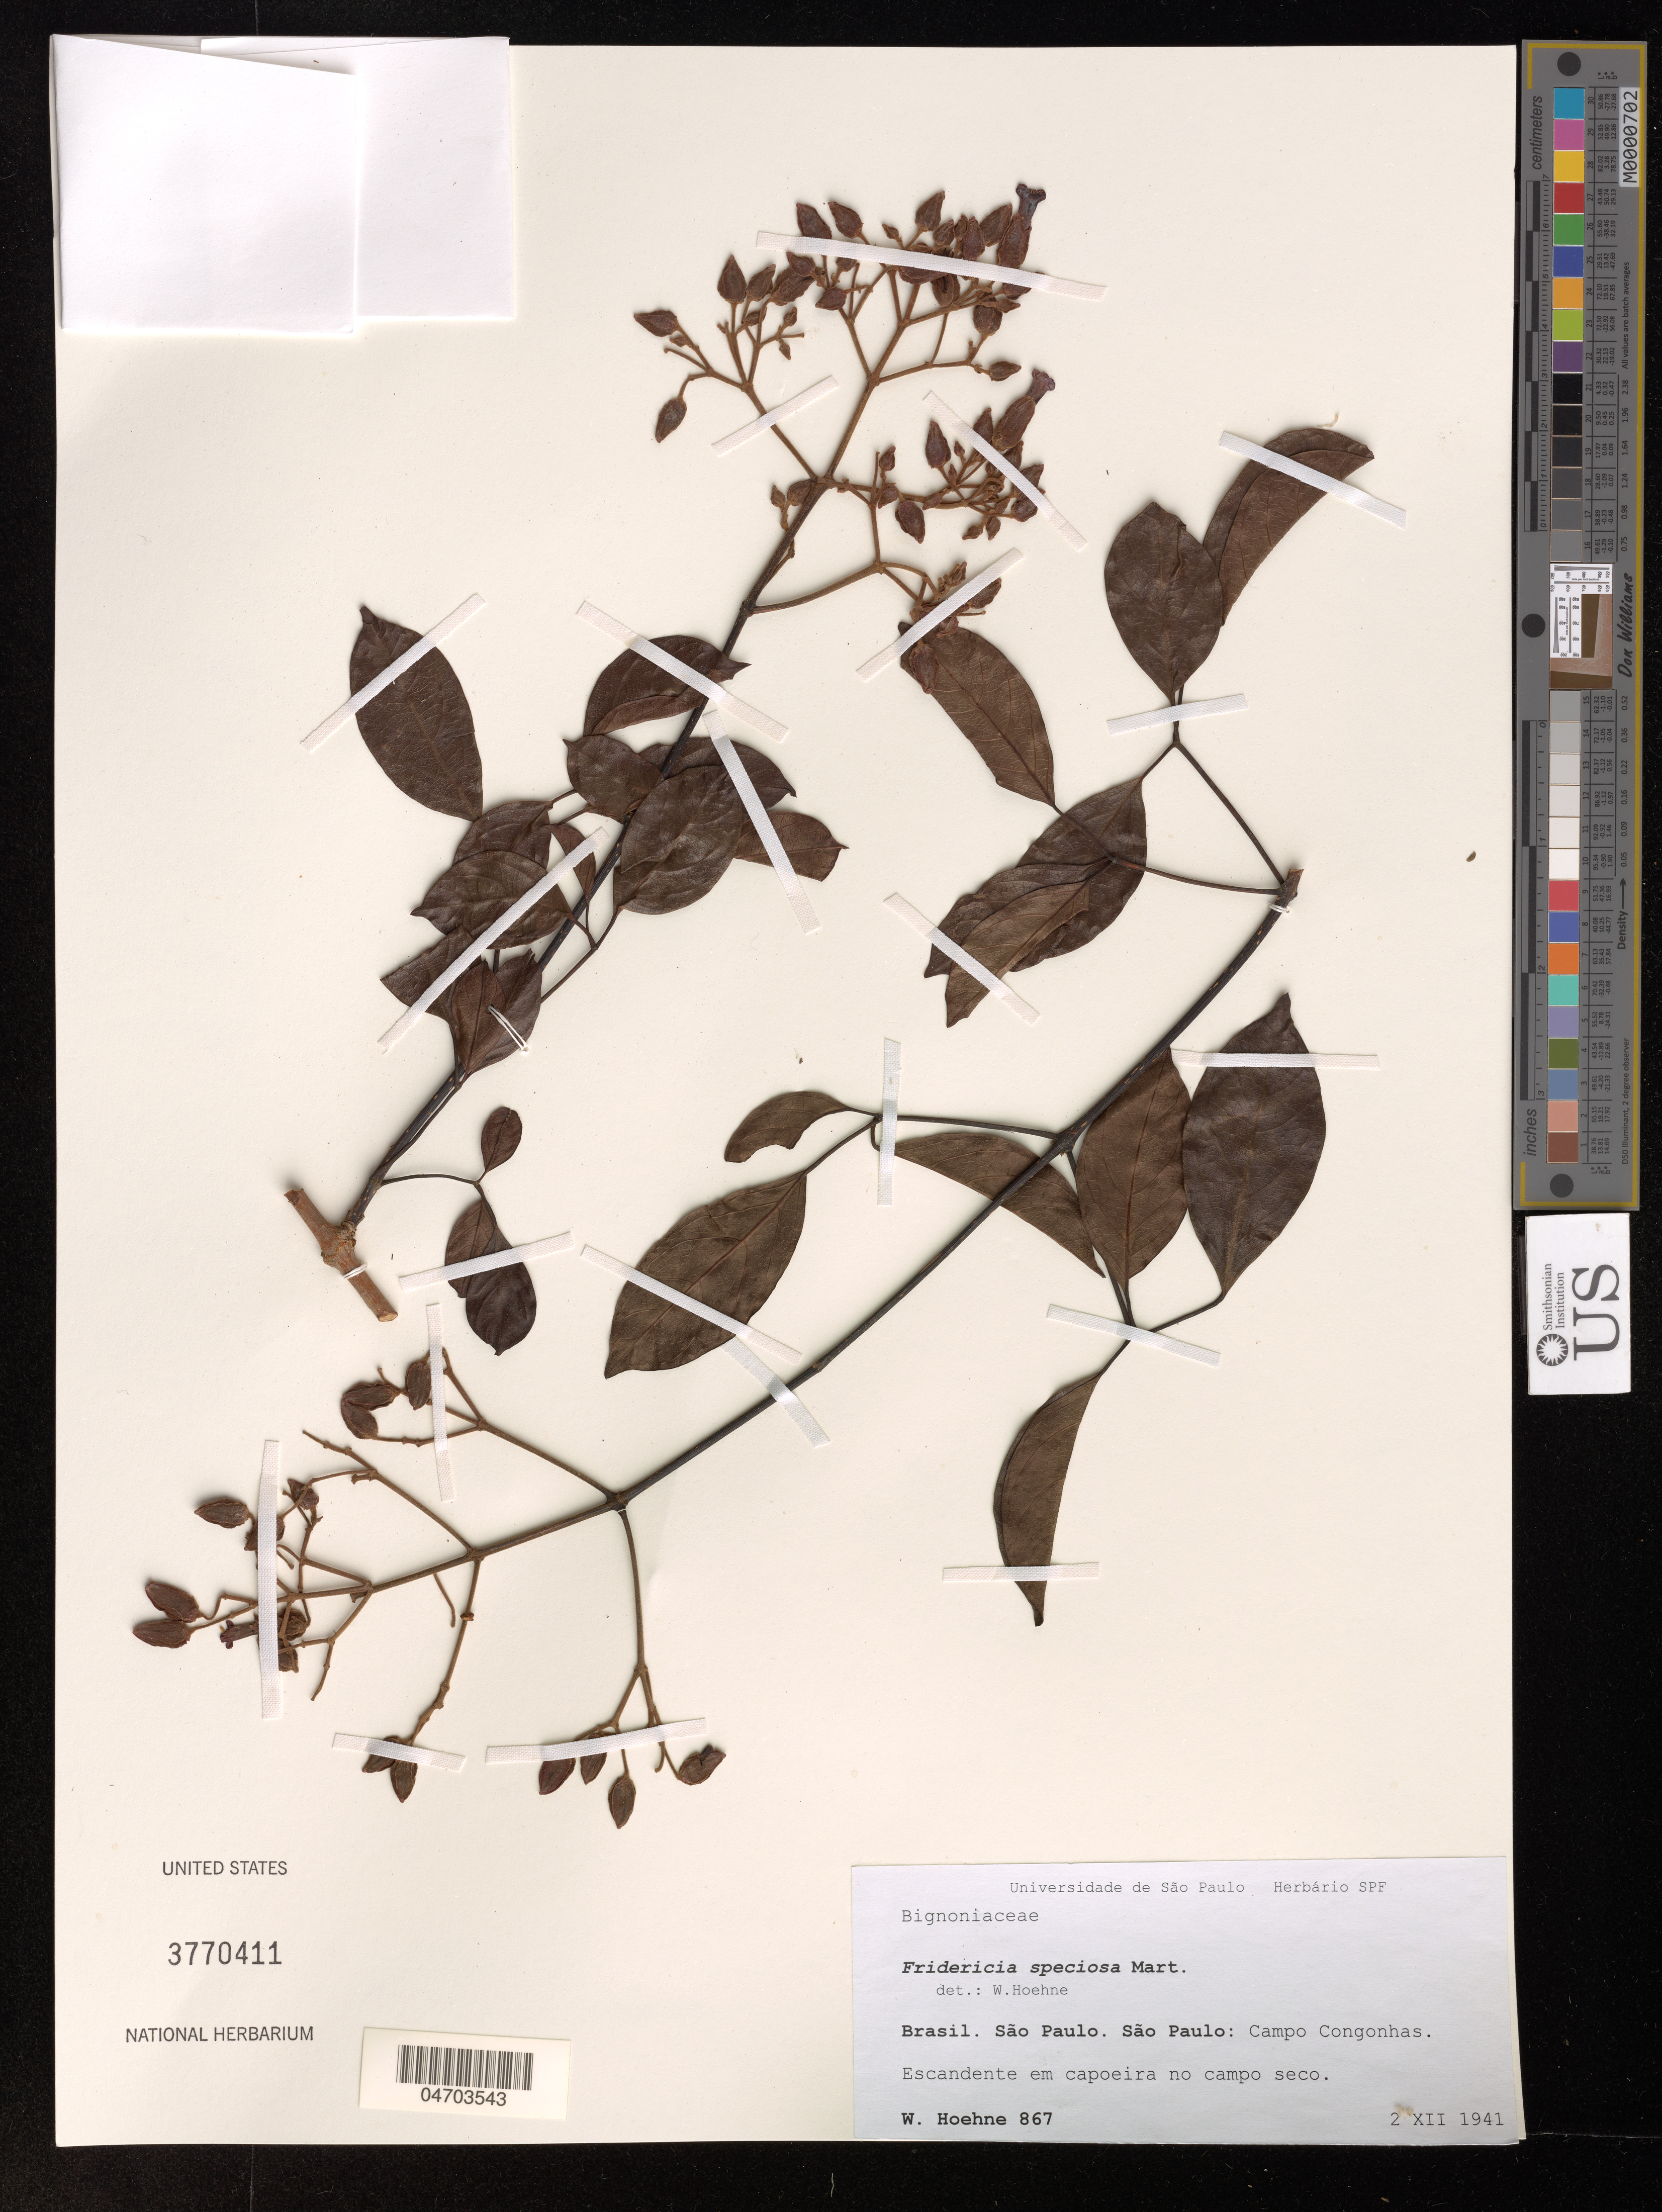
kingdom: Plantae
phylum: Tracheophyta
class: Magnoliopsida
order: Lamiales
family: Bignoniaceae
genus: Fridericia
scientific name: Fridericia speciosa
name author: Mart.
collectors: W. Hoehne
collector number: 867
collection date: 1941-12-02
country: Brazil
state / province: São Paulo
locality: São Paulo: Campo Congonhas. Escandente em capoeira no campo seco.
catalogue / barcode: US 3770411